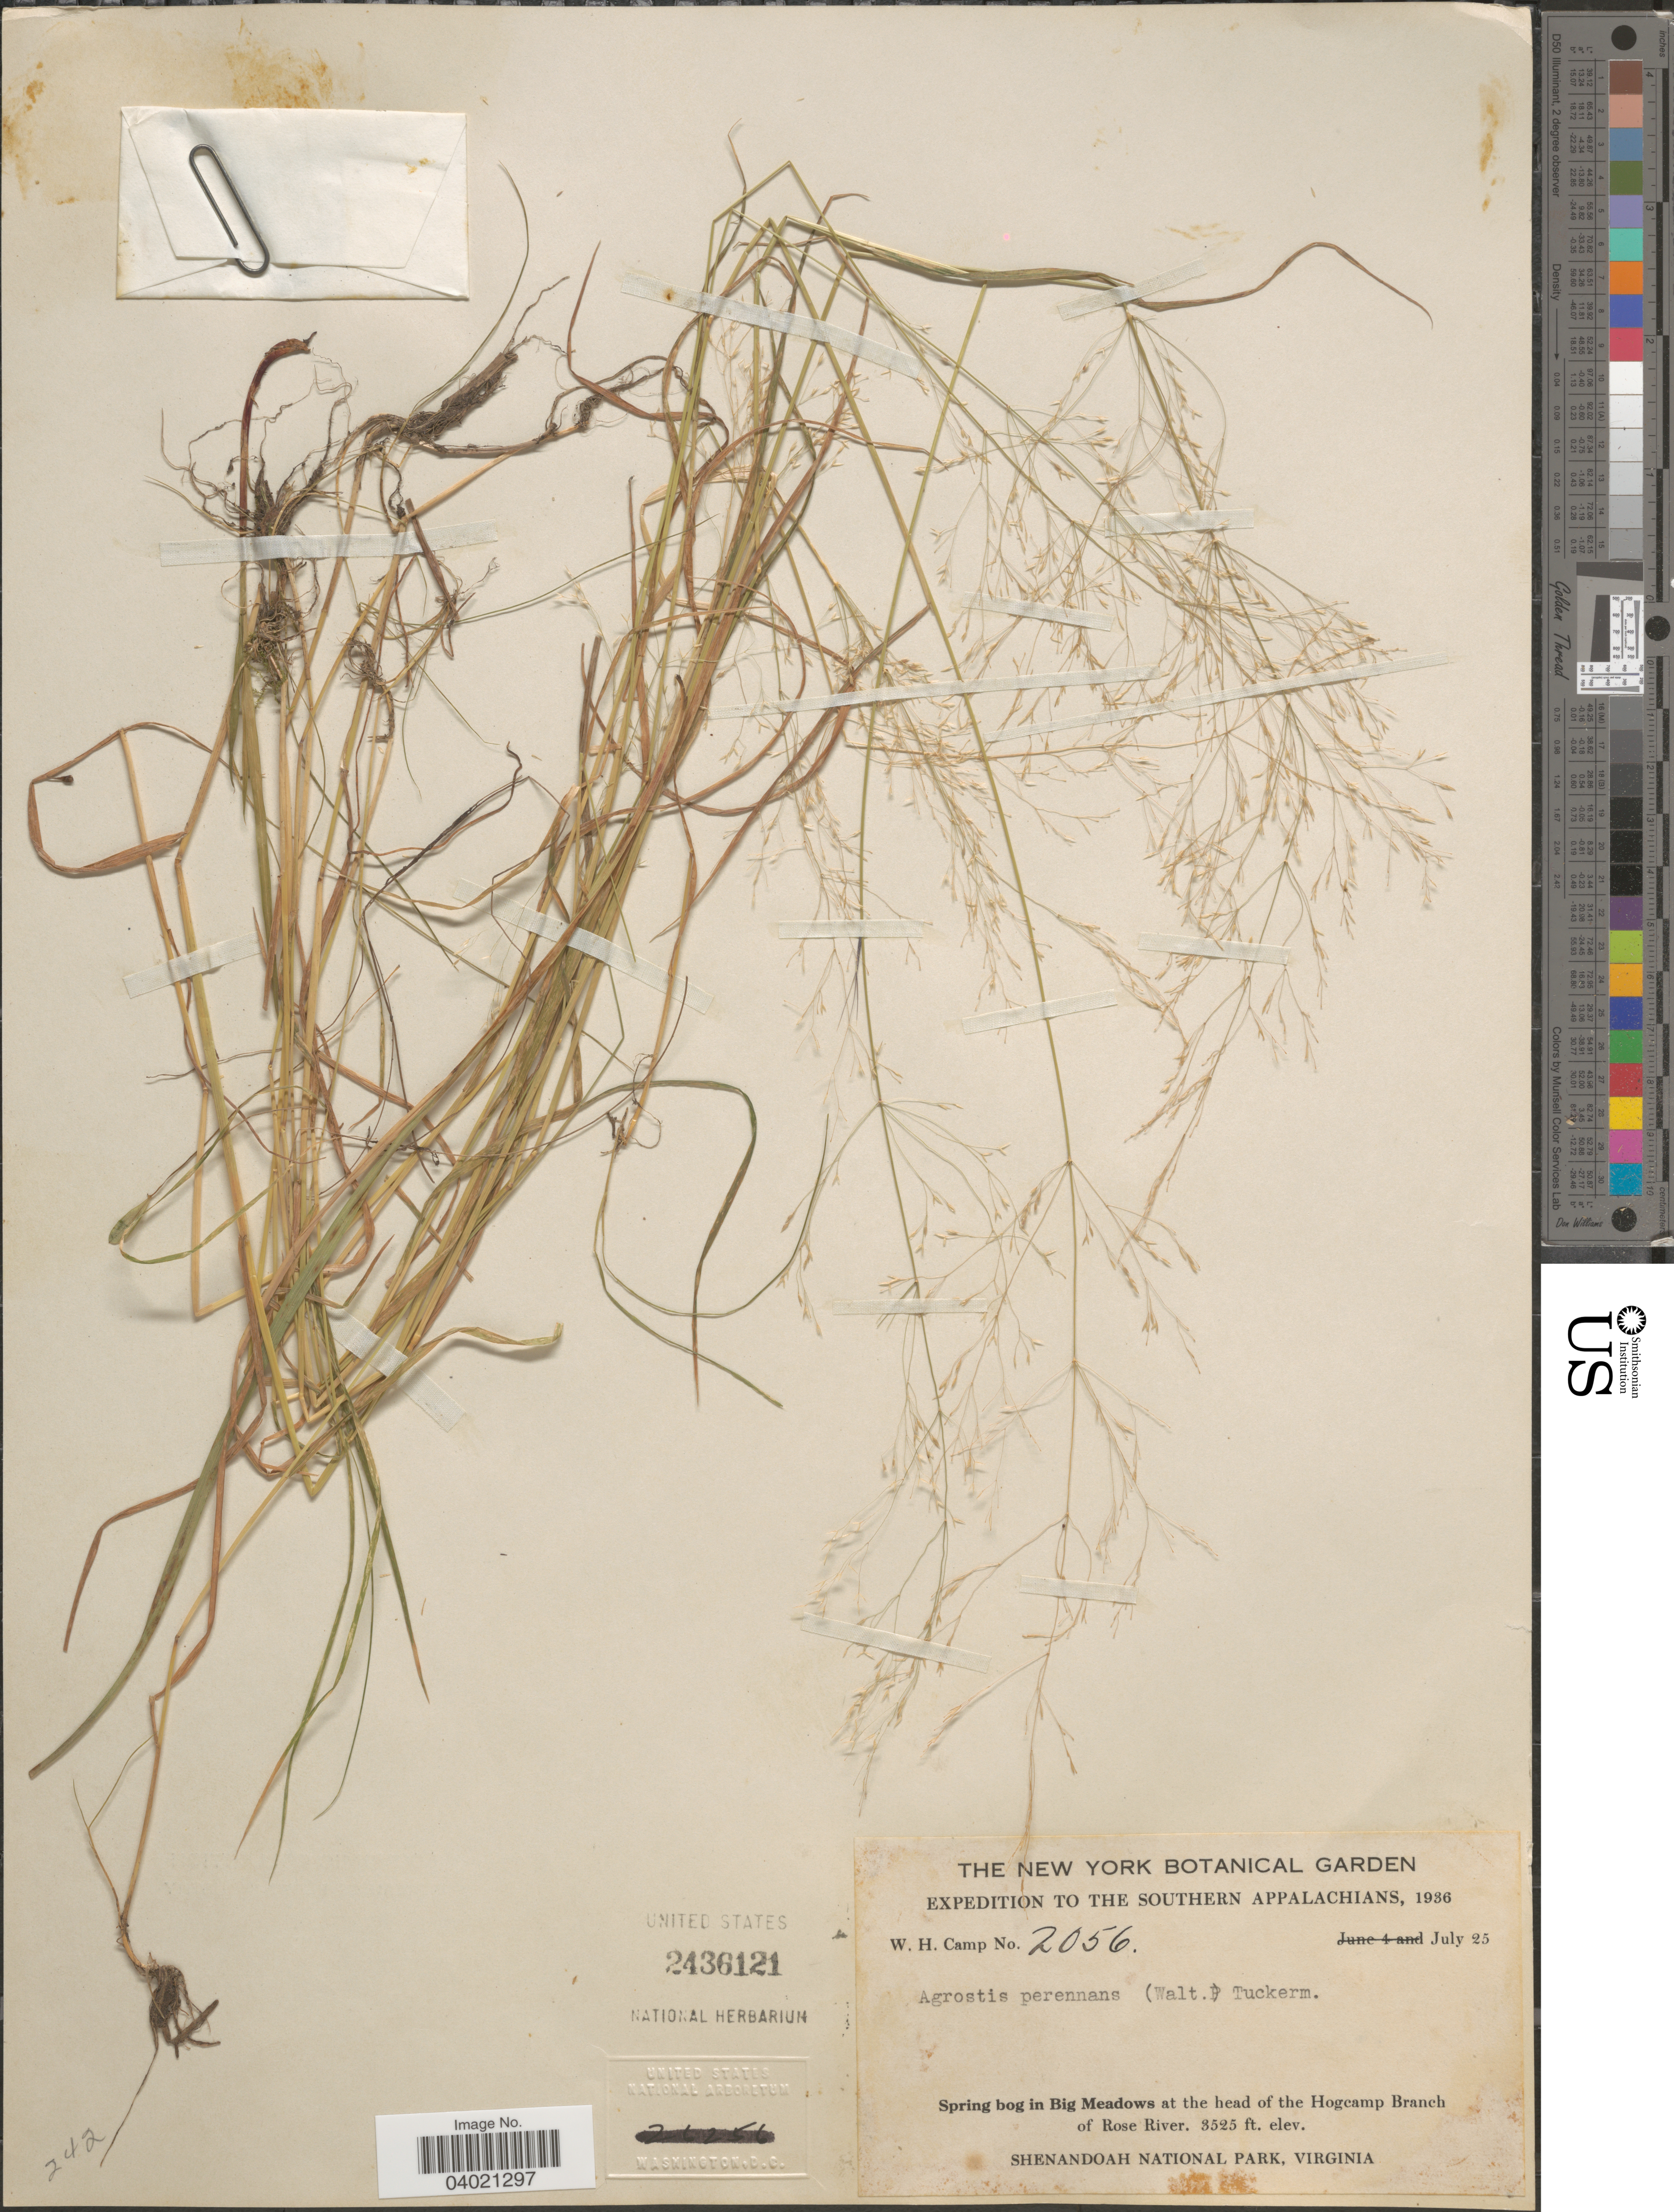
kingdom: Plantae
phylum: Tracheophyta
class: Liliopsida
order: Poales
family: Poaceae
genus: Agrostis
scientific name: Agrostis perennans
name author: (Walter) Tuck.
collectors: W. H. Camp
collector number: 2056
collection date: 1936-07-25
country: United States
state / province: Virginia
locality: The Southern Appalachians. Spring bog in Big Meadows at the head of the Hogcamp Branch of Rose River. Shenandoah National Park.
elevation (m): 1074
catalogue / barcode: US 2436121